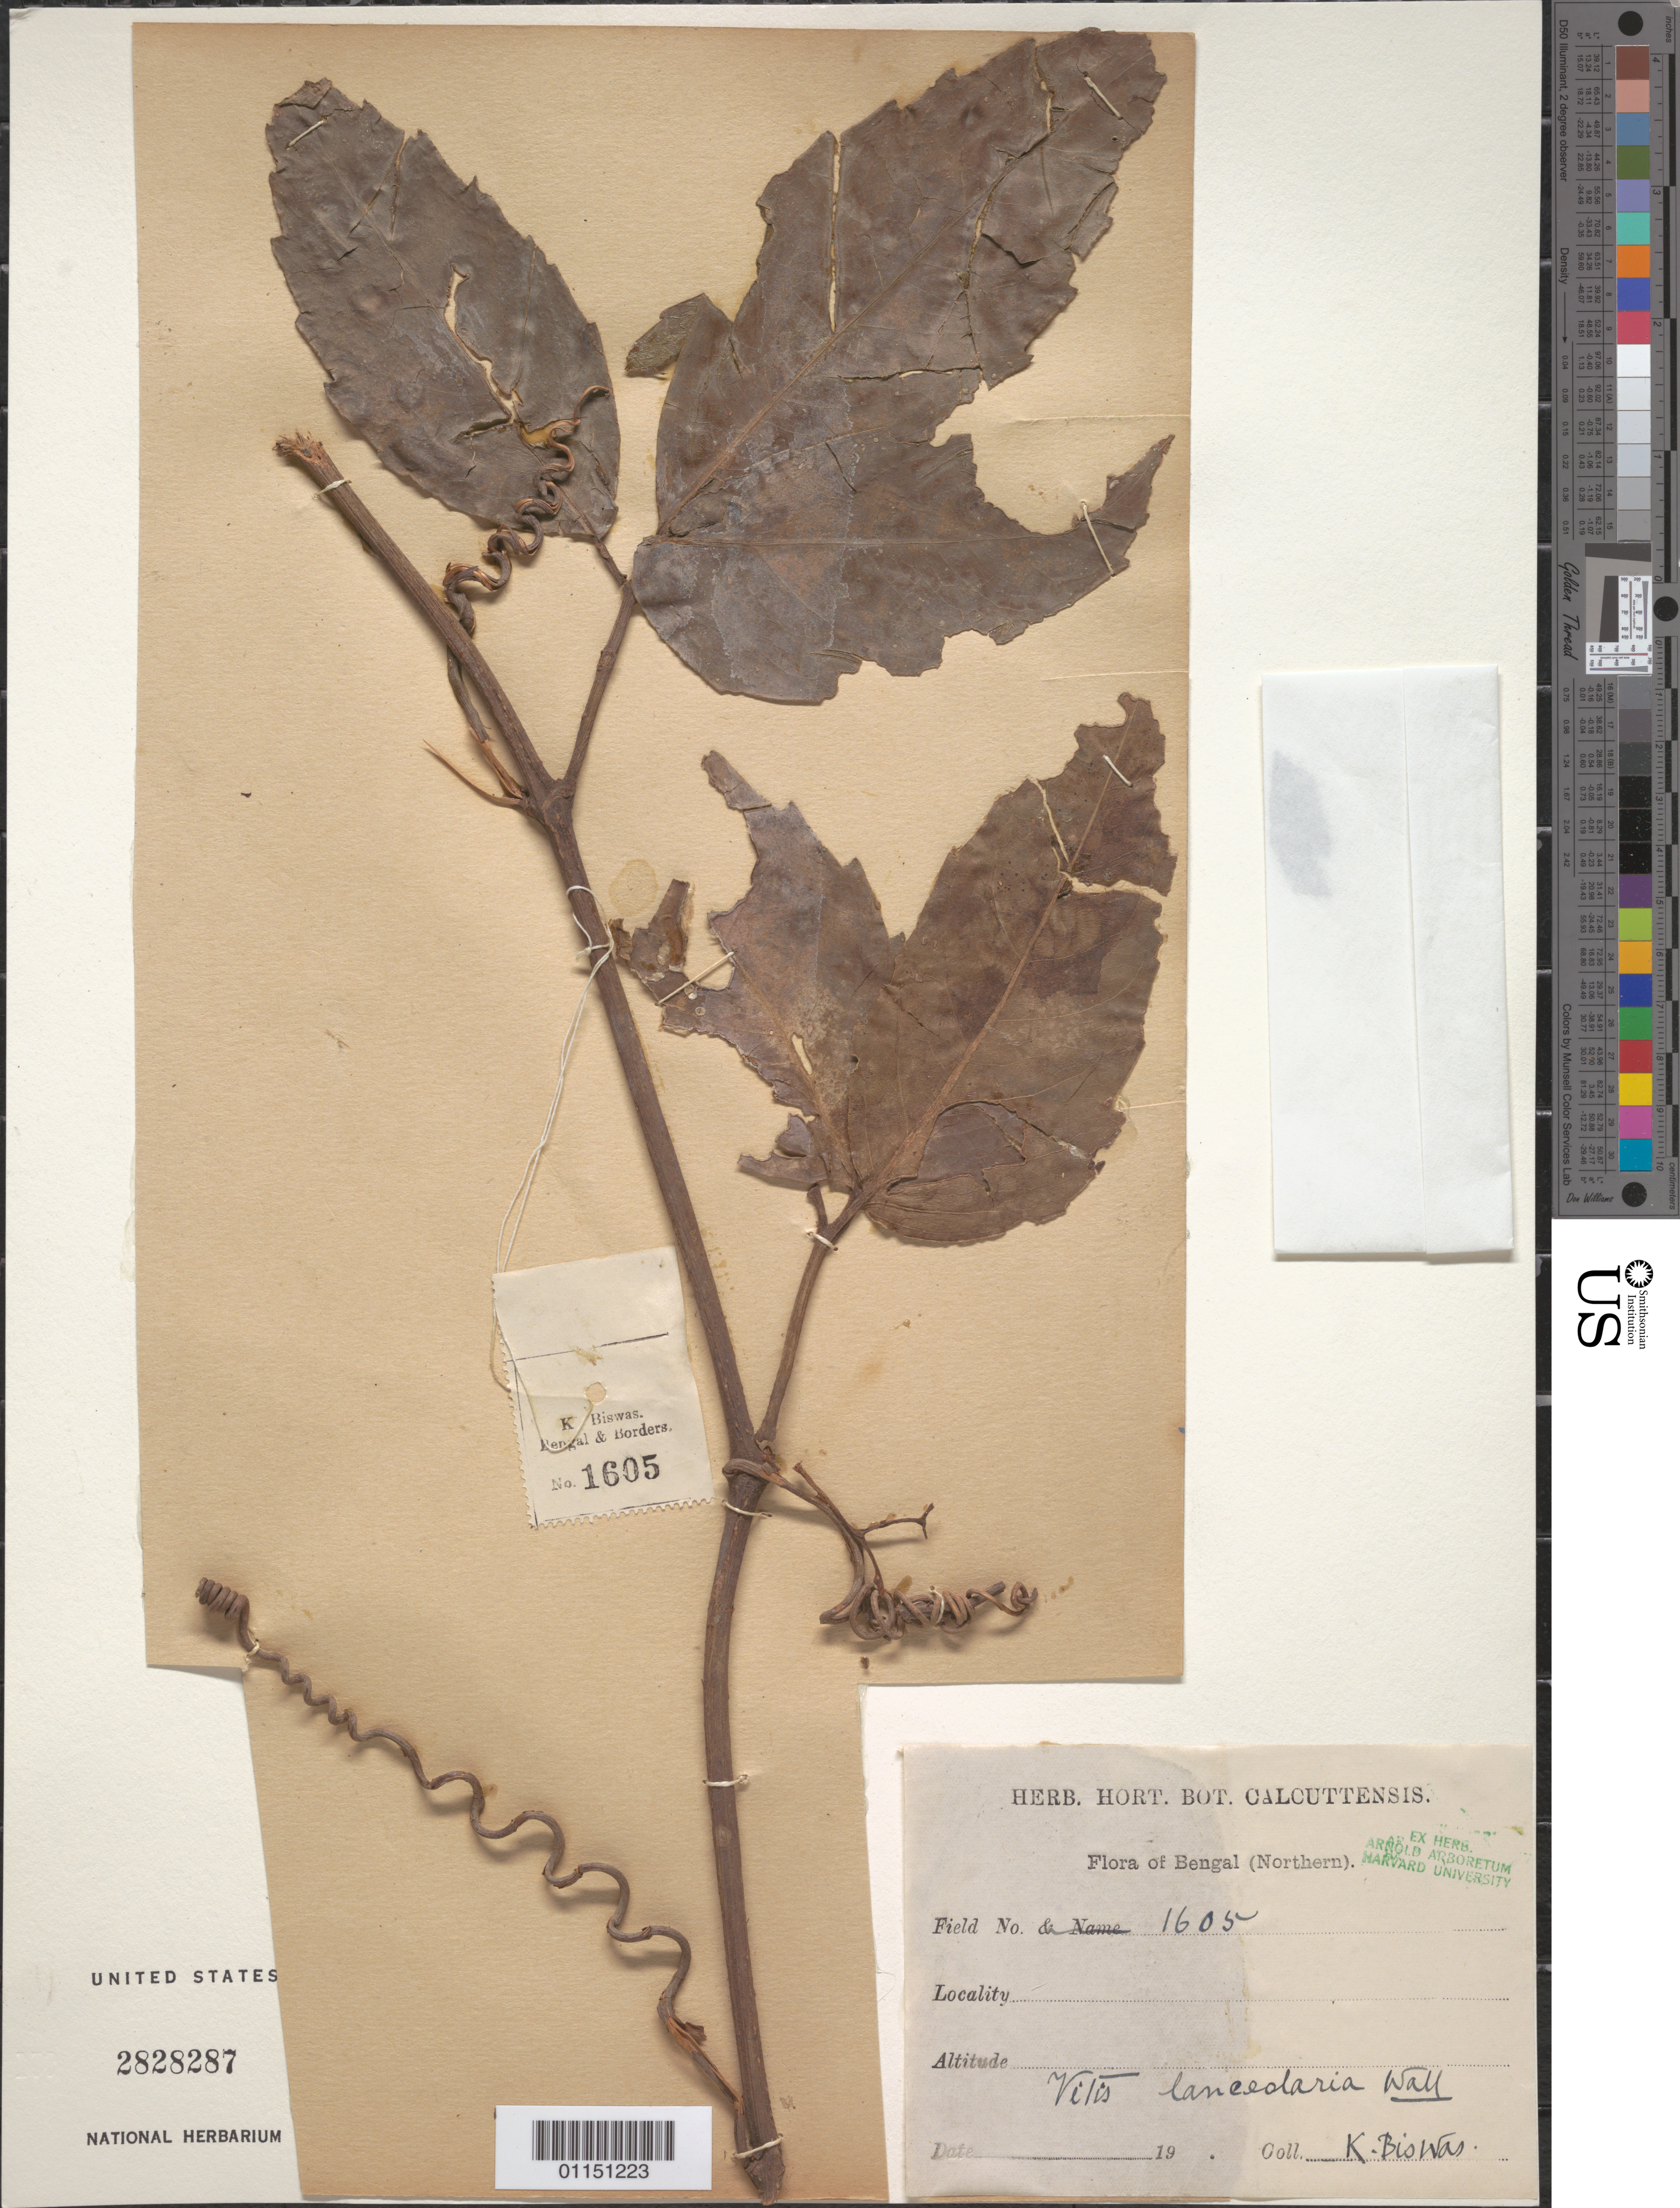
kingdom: Plantae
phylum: Tracheophyta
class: Magnoliopsida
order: Vitales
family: Vitaceae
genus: Vitis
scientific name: Vitis lanceolaria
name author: (Roxb.) Wall.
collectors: K. Biswas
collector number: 1605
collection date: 1900/1999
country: India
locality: N Bengal.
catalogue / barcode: US 2828287